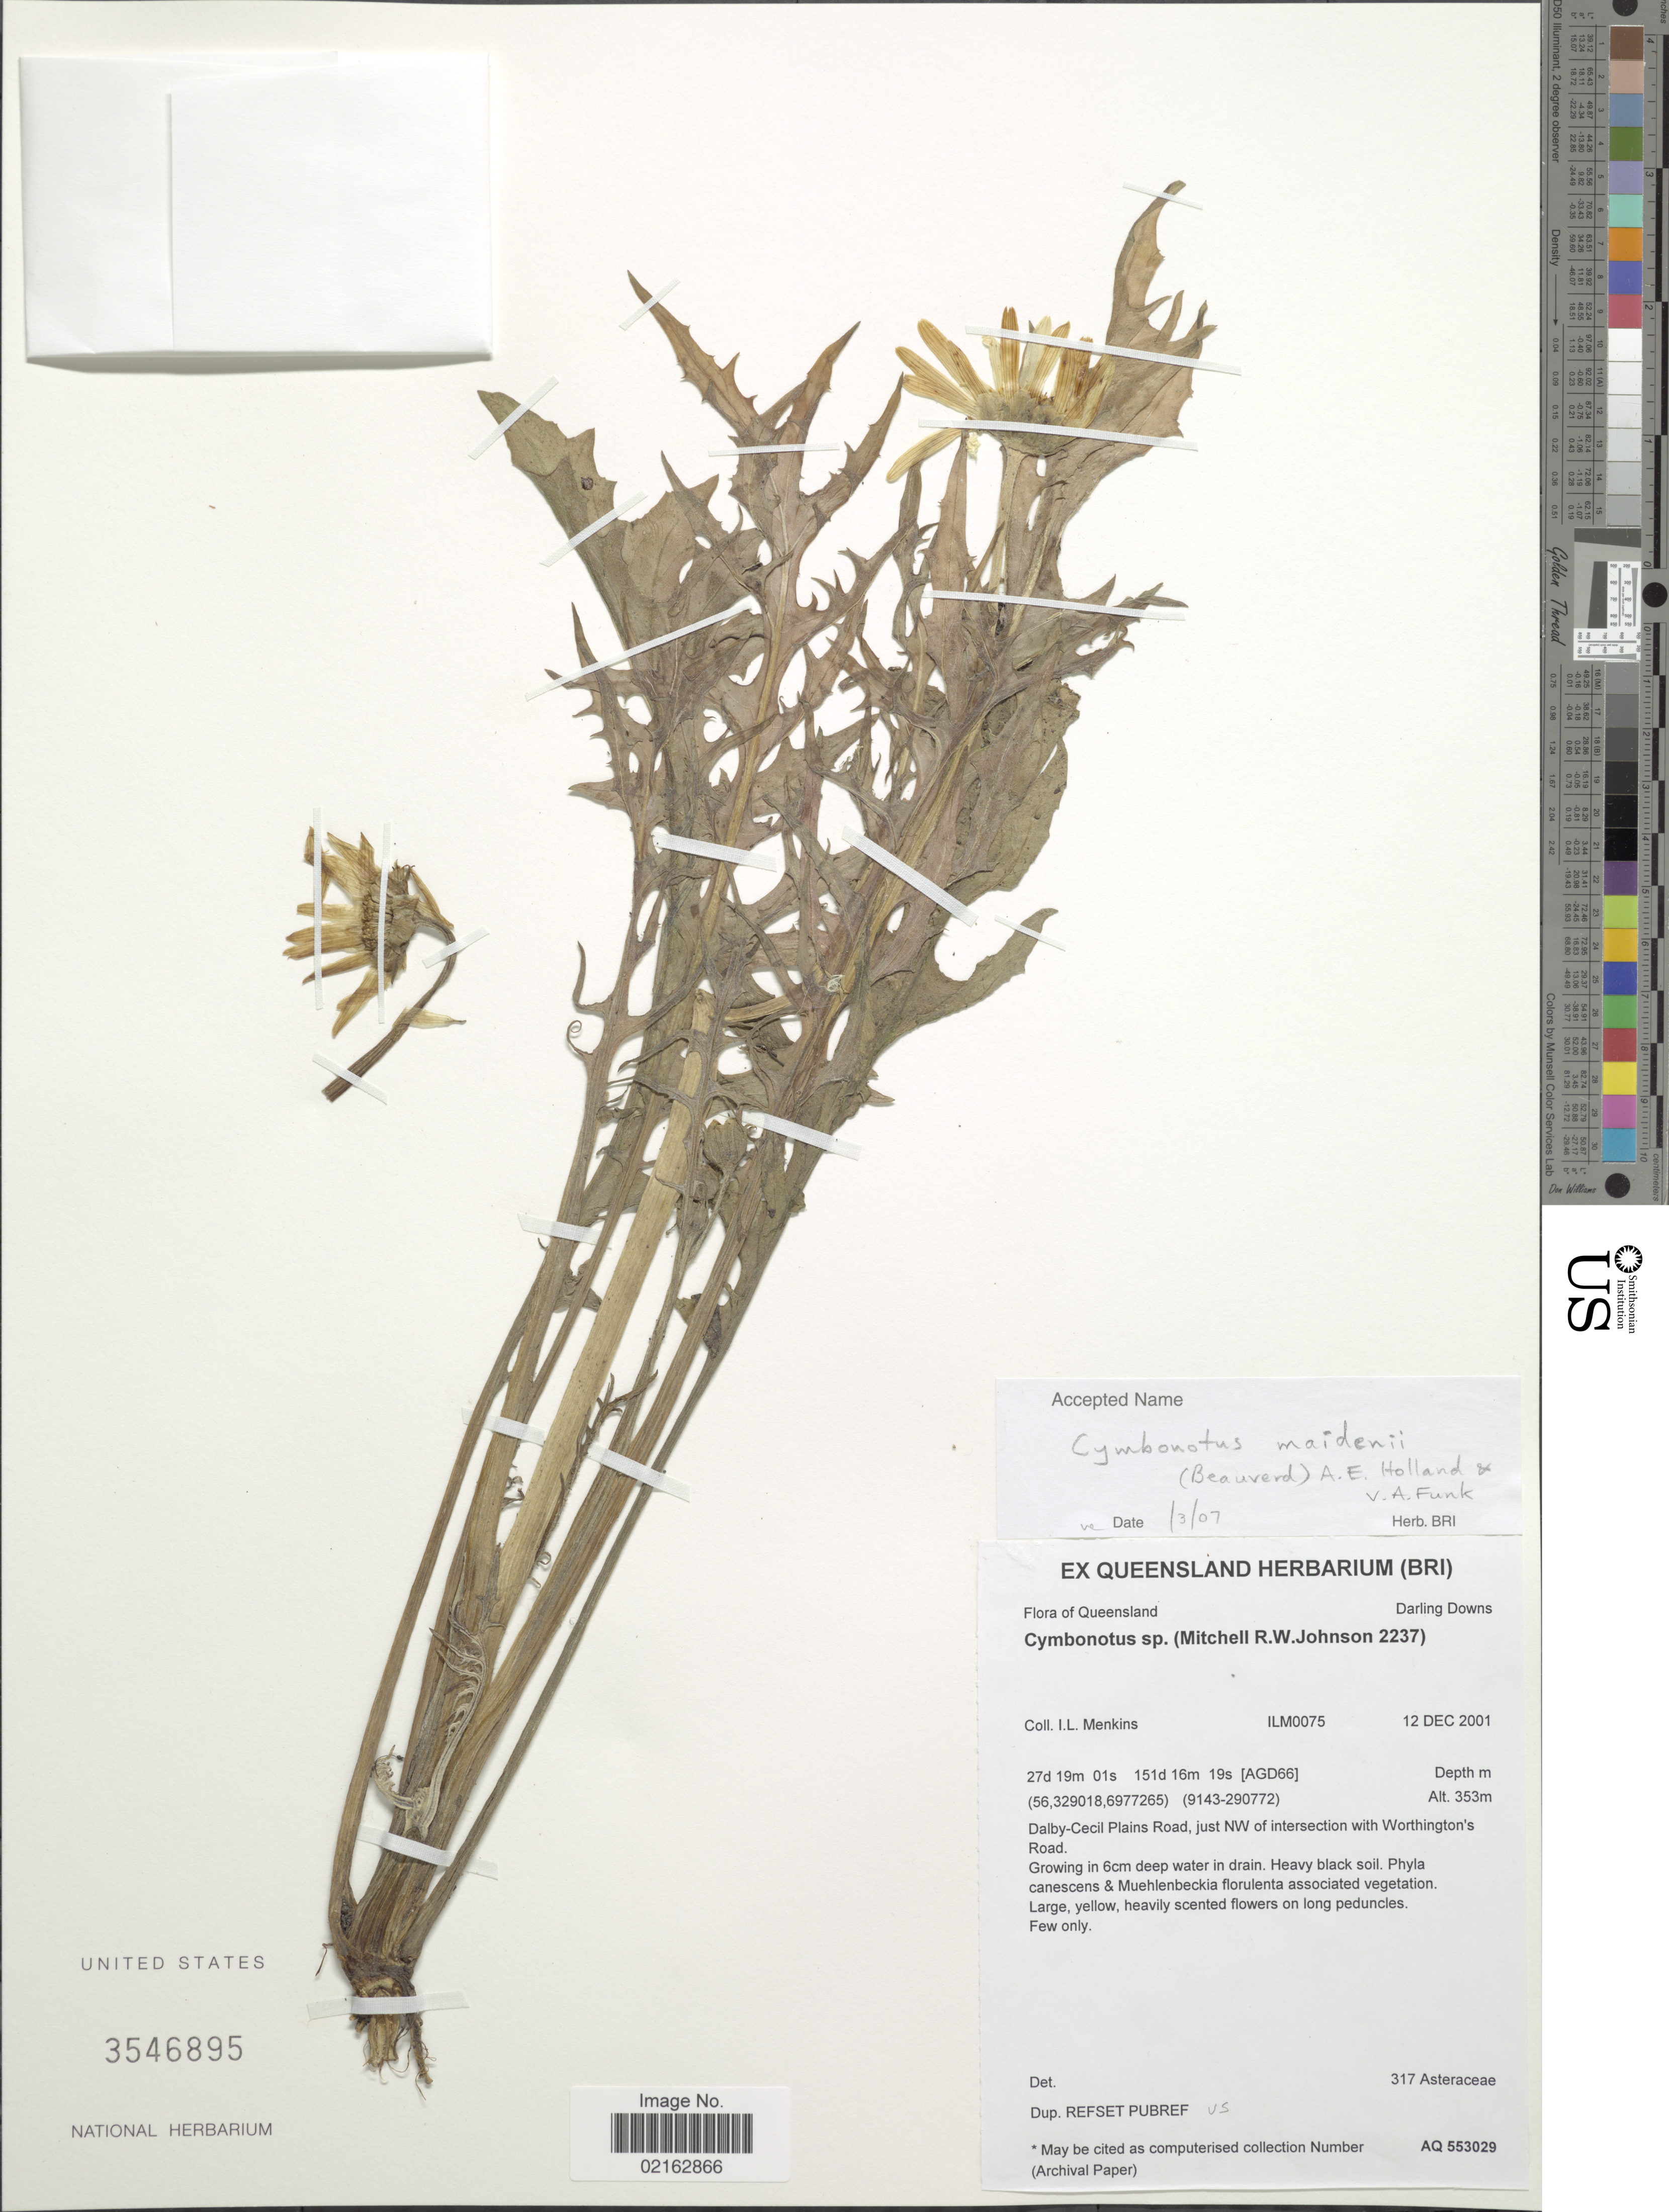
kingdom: Plantae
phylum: Tracheophyta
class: Magnoliopsida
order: Asterales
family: Asteraceae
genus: Cymbonotus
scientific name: Cymbonotus maidenii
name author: (Beauverd) A.E. Holland & V.A. Funk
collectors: I. Menkins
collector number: ILM0075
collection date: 2001-12-12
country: Australia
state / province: Queensland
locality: Queensland. Darling Downs. Dalby-Cecil Plains Road, just NW of intersection with Wortington's Road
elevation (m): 353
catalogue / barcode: US 3546895